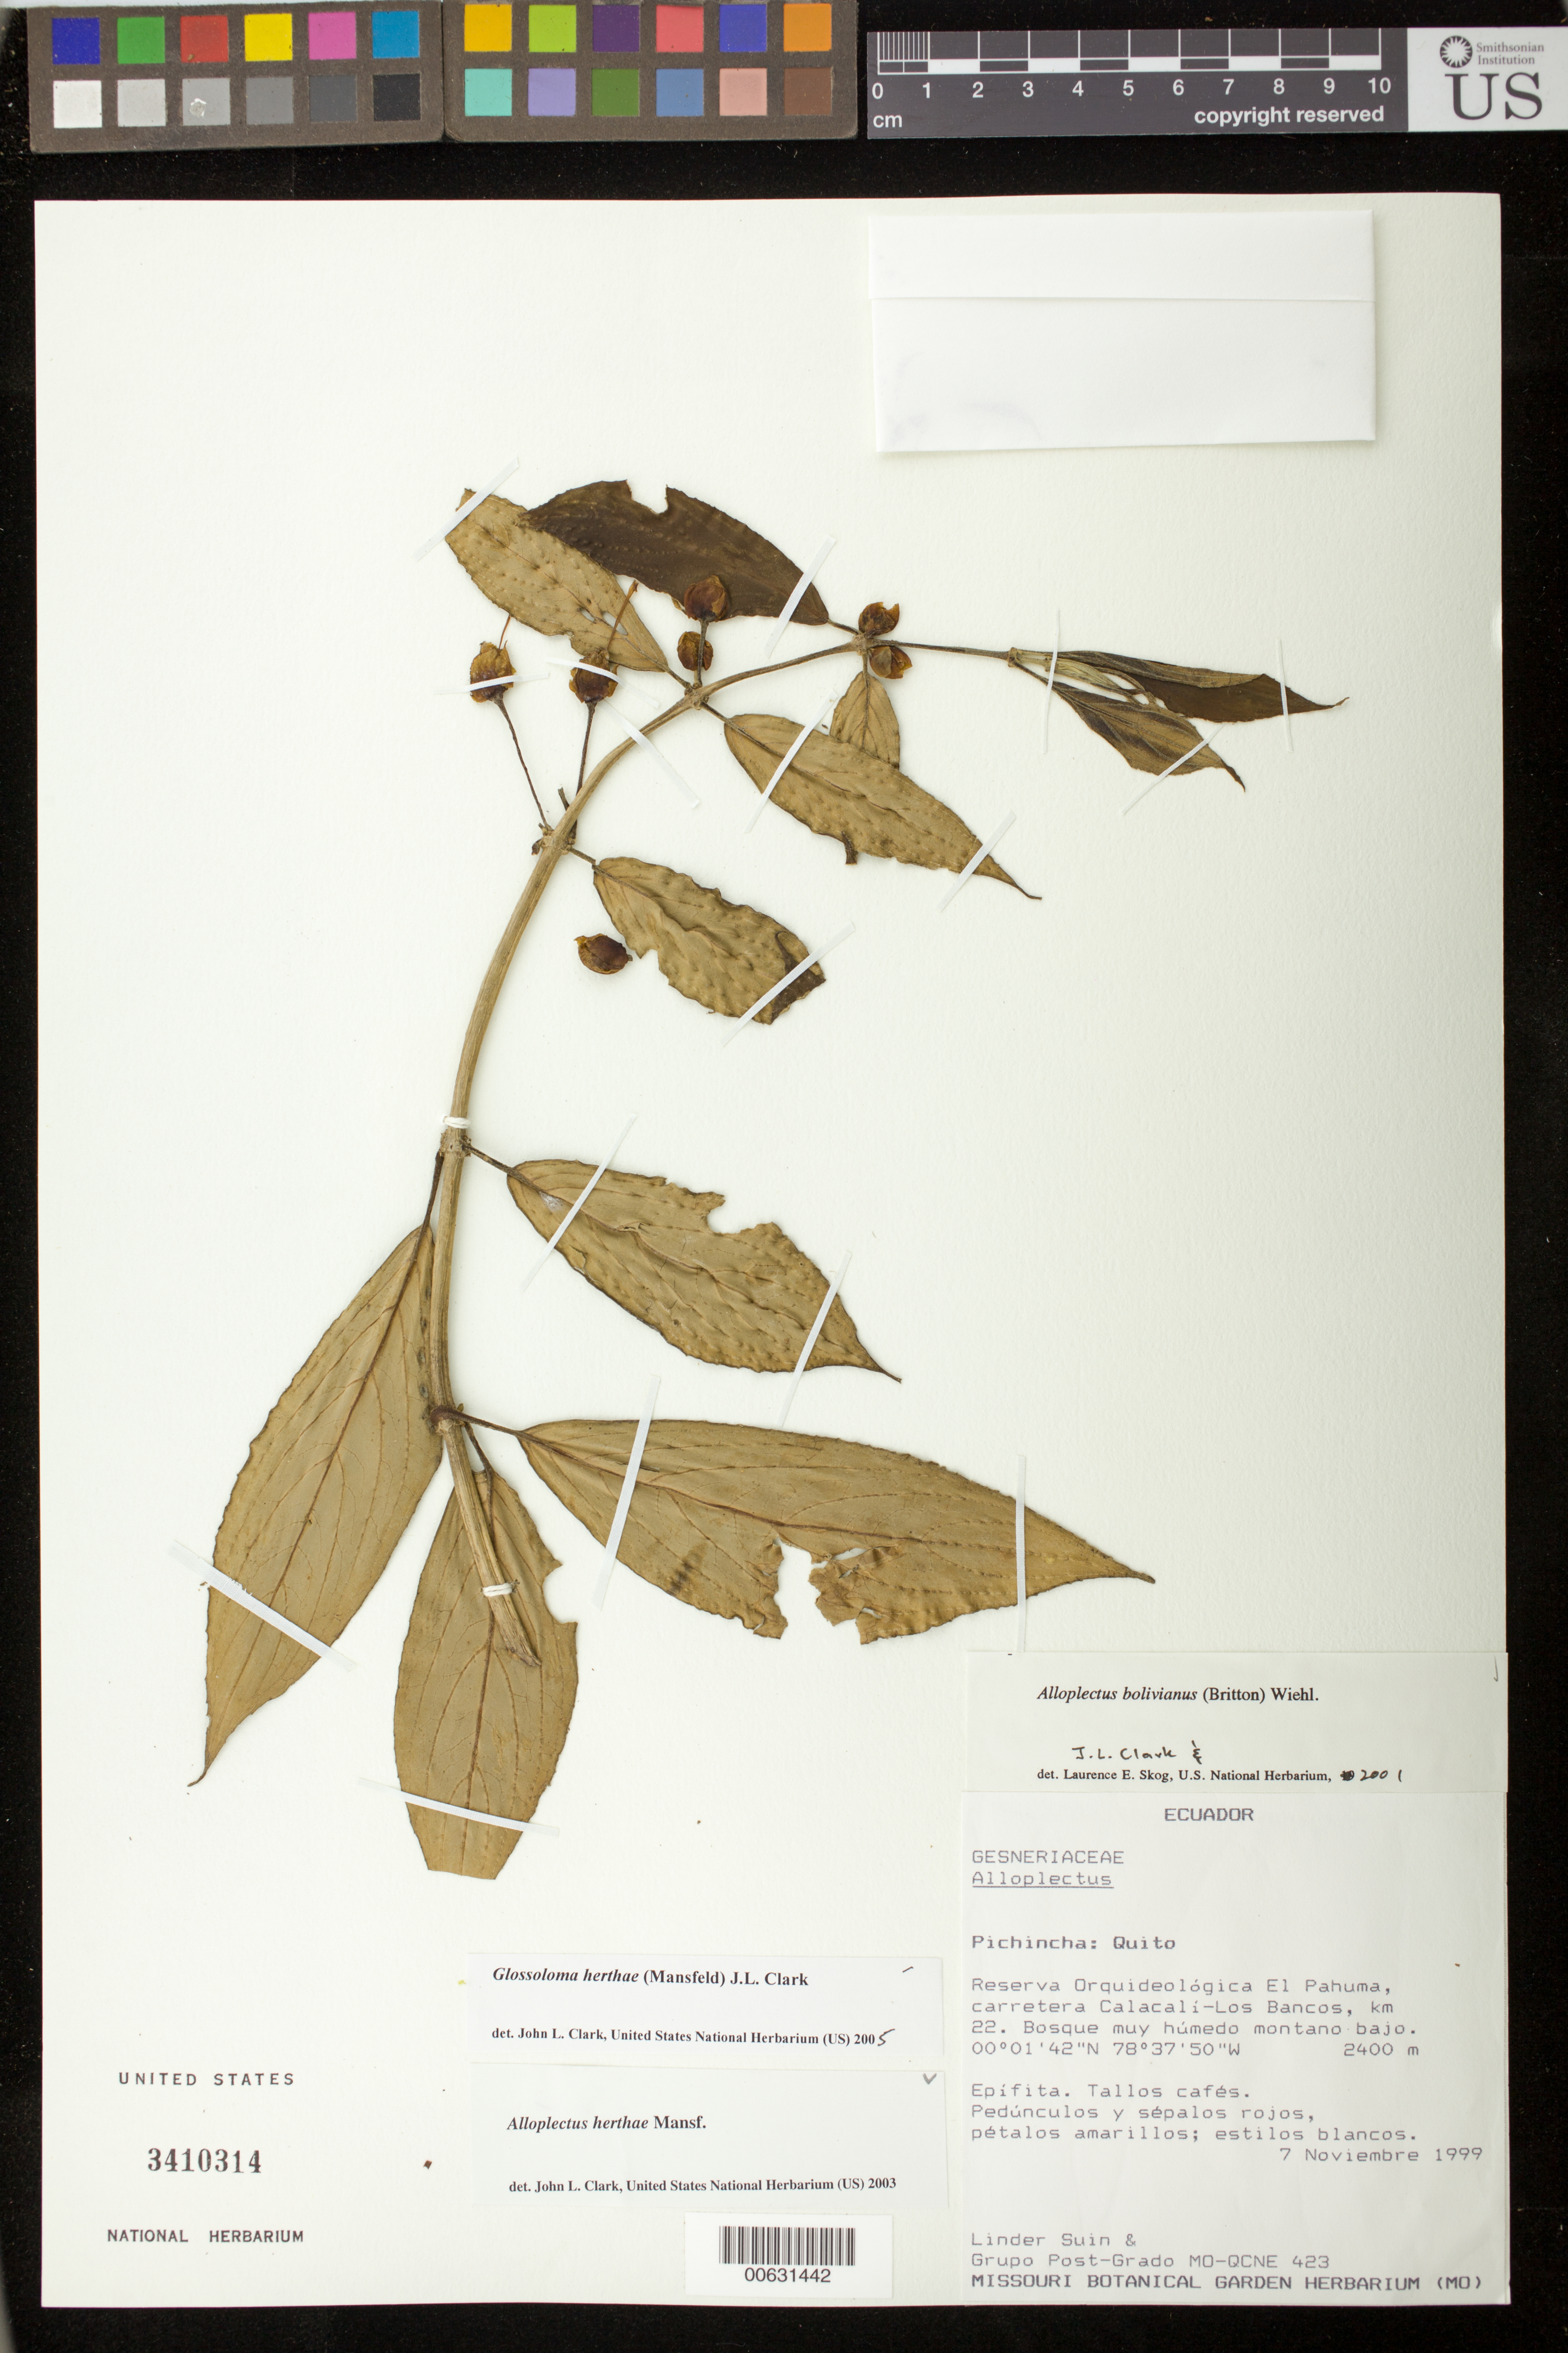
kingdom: Plantae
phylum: Tracheophyta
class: Magnoliopsida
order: Lamiales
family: Gesneriaceae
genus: Glossoloma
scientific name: Glossoloma herthae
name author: (Mansf.) J.L. Clark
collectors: L. Suin & Grupo Post-Grado MO-QCNE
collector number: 423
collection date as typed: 07 Nov 1999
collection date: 1999-11-07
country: Ecuador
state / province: Pichincha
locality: Quito, Reserva Orquideológica El Pahuma, carretera Calacalí-Los Bancos, km 22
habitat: Bosque muy húmedo montano bajo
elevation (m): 2400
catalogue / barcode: US 3410314